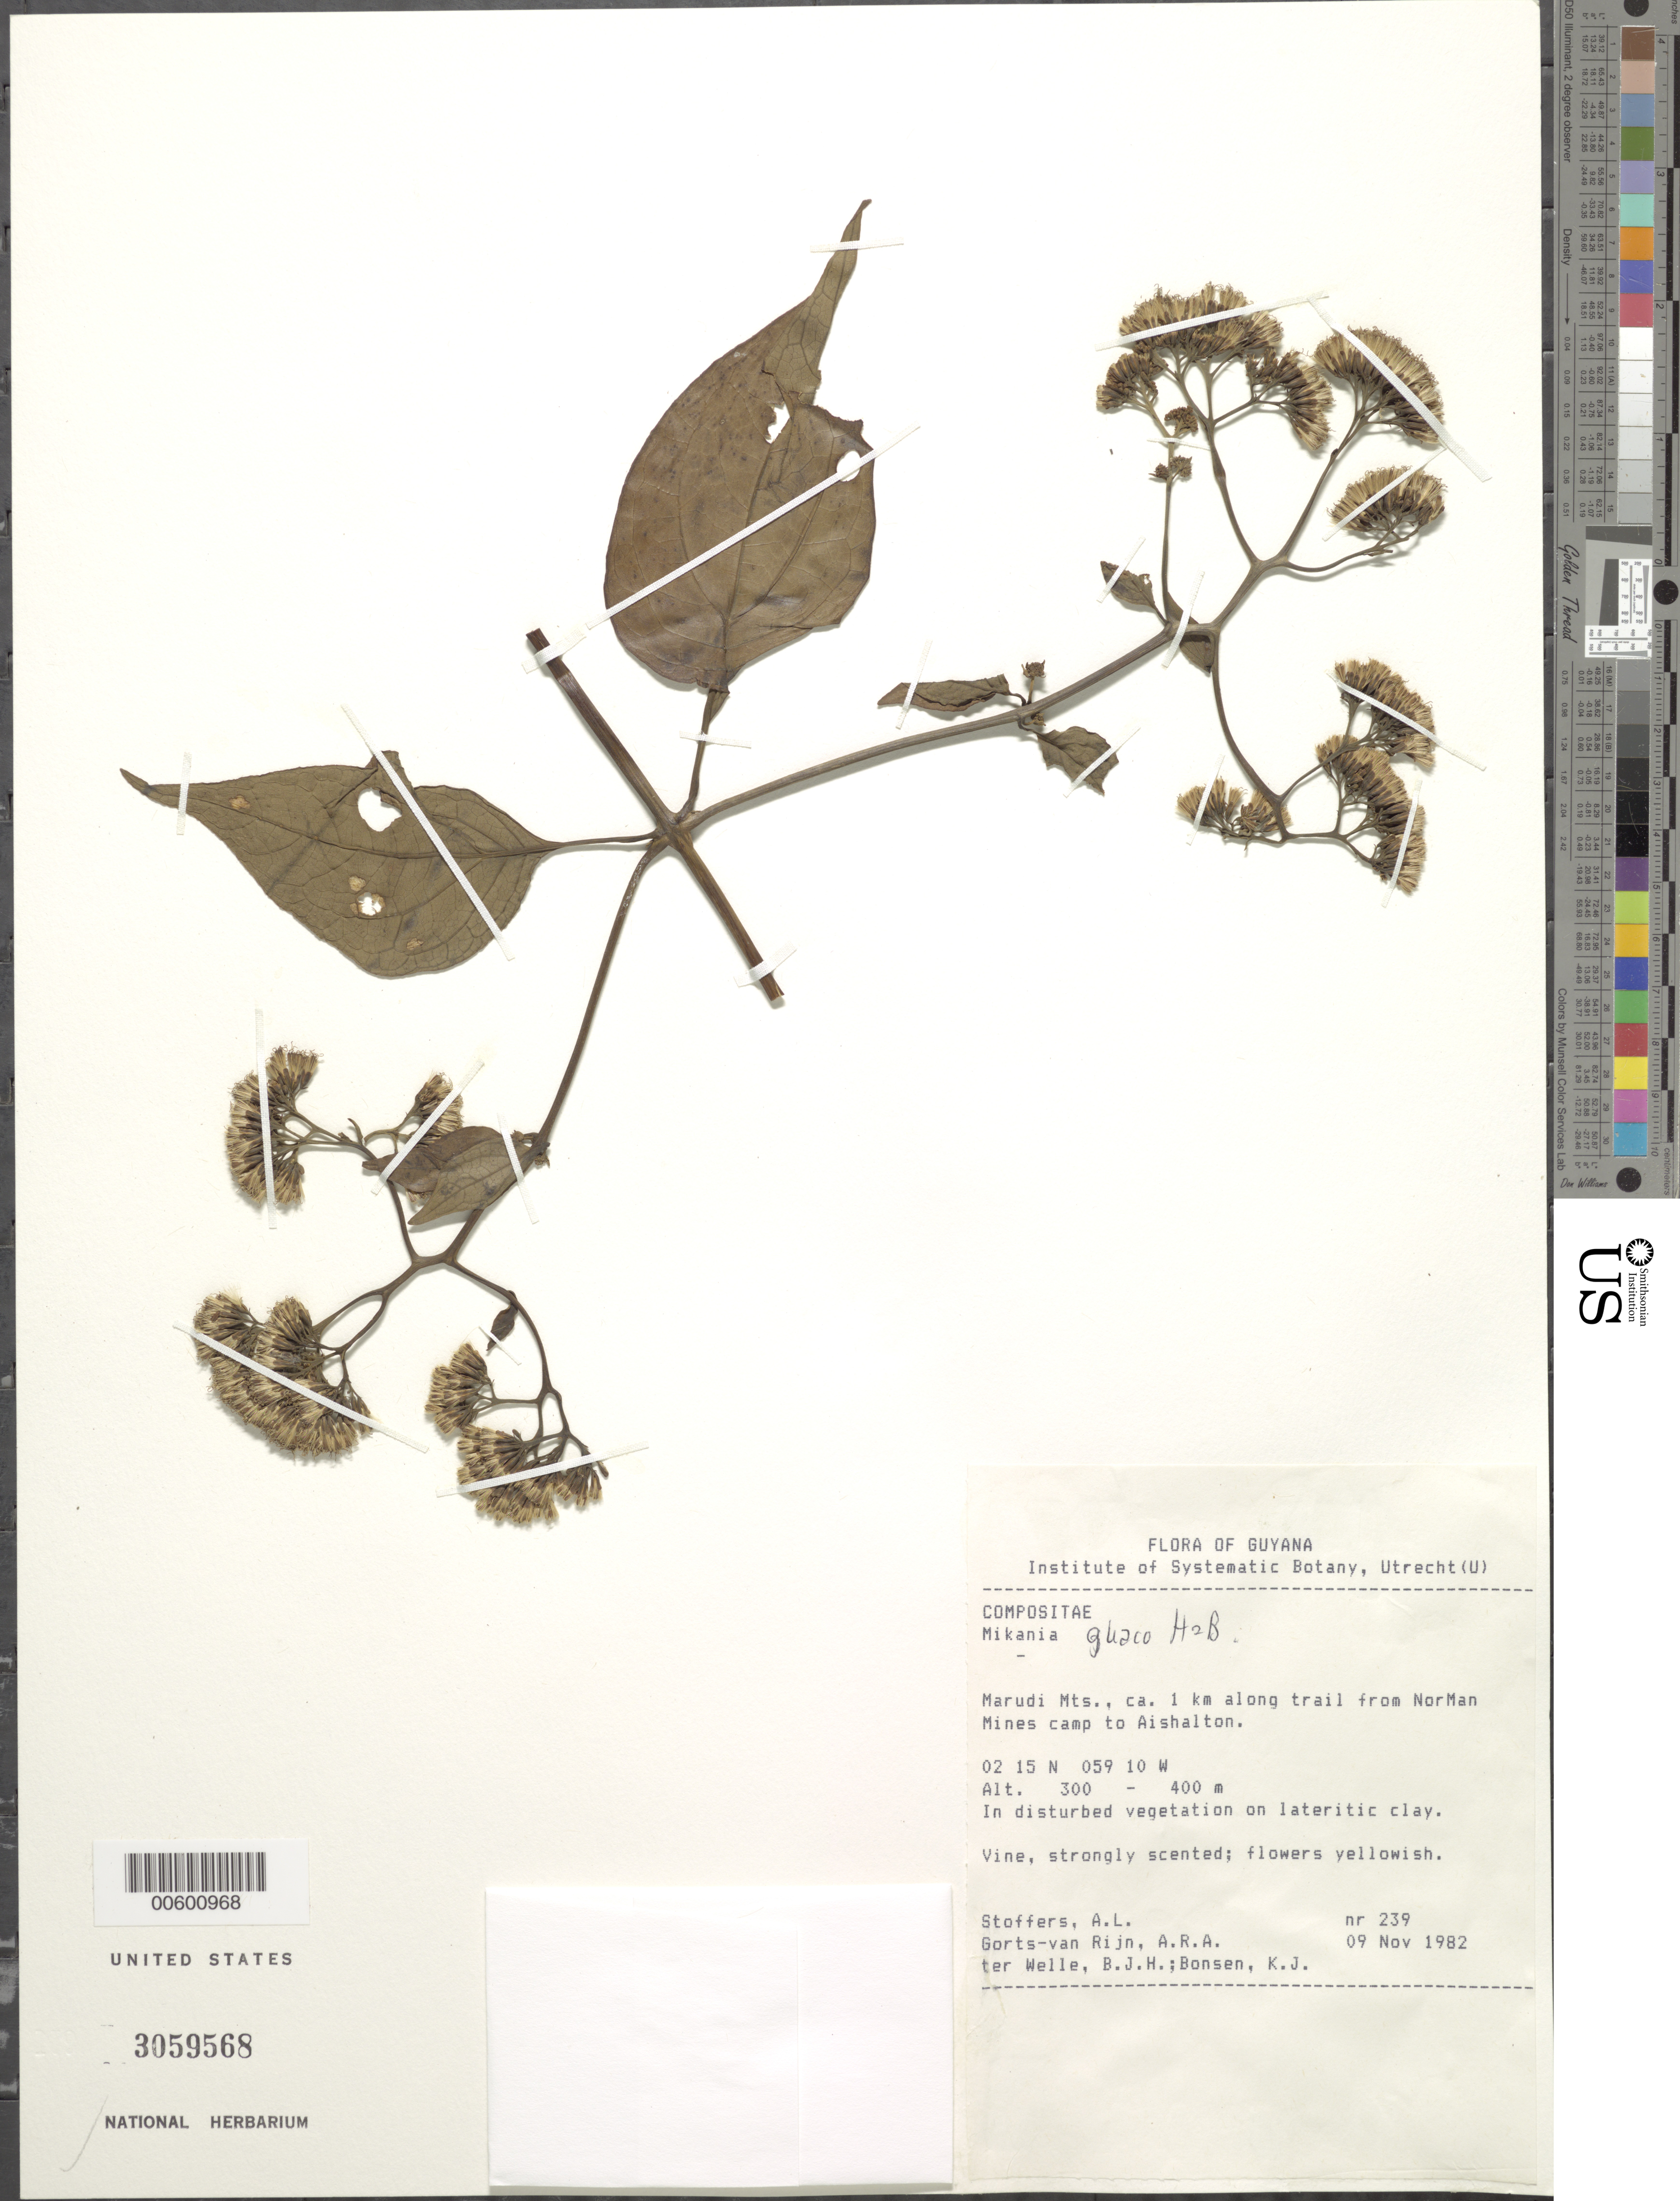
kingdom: Plantae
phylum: Tracheophyta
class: Magnoliopsida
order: Asterales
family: Asteraceae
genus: Mikania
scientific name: Mikania guaco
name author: Humb. & Bonpl.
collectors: A. Stoffers, A. .R. A. Görts-van Rijn, B. Welle & K. Bonsen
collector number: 239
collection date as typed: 9-Nov-82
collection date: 1982-11-09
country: Guyana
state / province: U. Takutu-U. Essequibo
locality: Marudi Mts., ca. 1 km along trail from NorMan Mines camp to Aishalton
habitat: Disturbed vegetation on lateritic clay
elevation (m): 300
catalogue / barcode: US 3059568